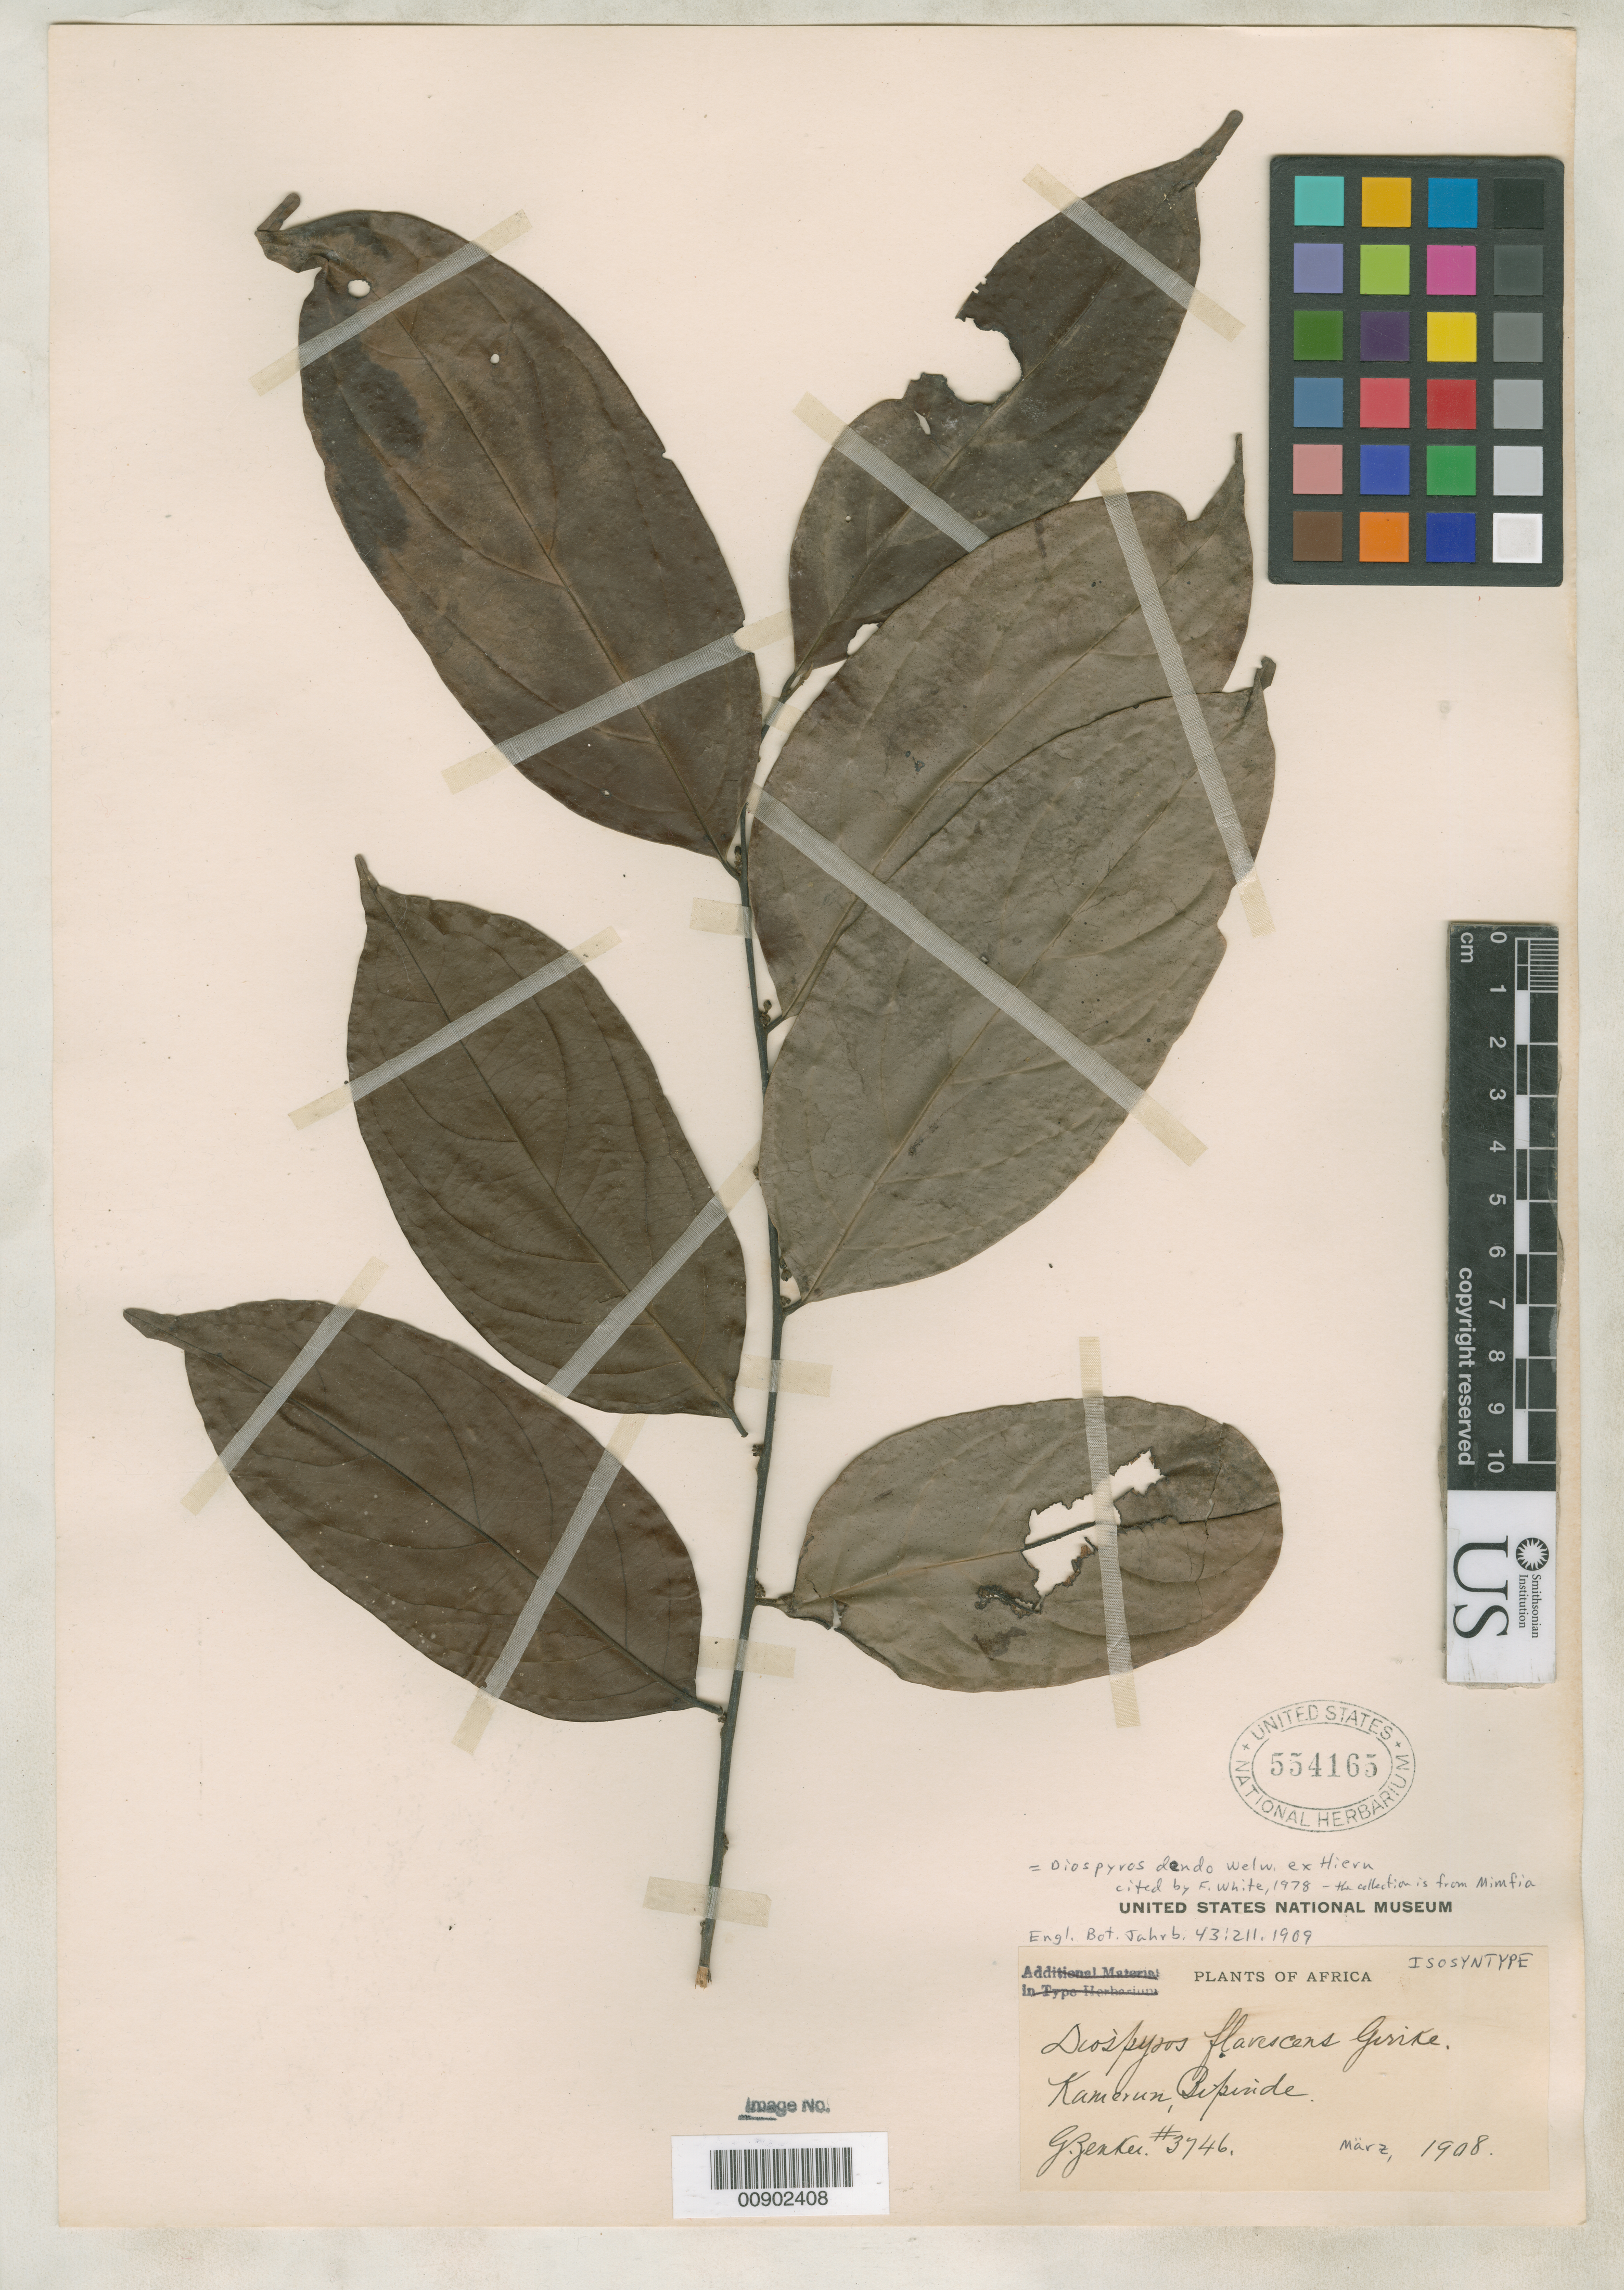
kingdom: Plantae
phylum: Tracheophyta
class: Magnoliopsida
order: Ericales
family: Ebenaceae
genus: Diospyros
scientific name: Diospyros flavescens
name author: Gürke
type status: Isosyntype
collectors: G. A. Zenker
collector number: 3746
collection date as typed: Mar 1908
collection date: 1908-03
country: Cameroon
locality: Kamerun, Bipinde. [Protologue, "bei Mimfia… März 1908"]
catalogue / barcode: US 554165